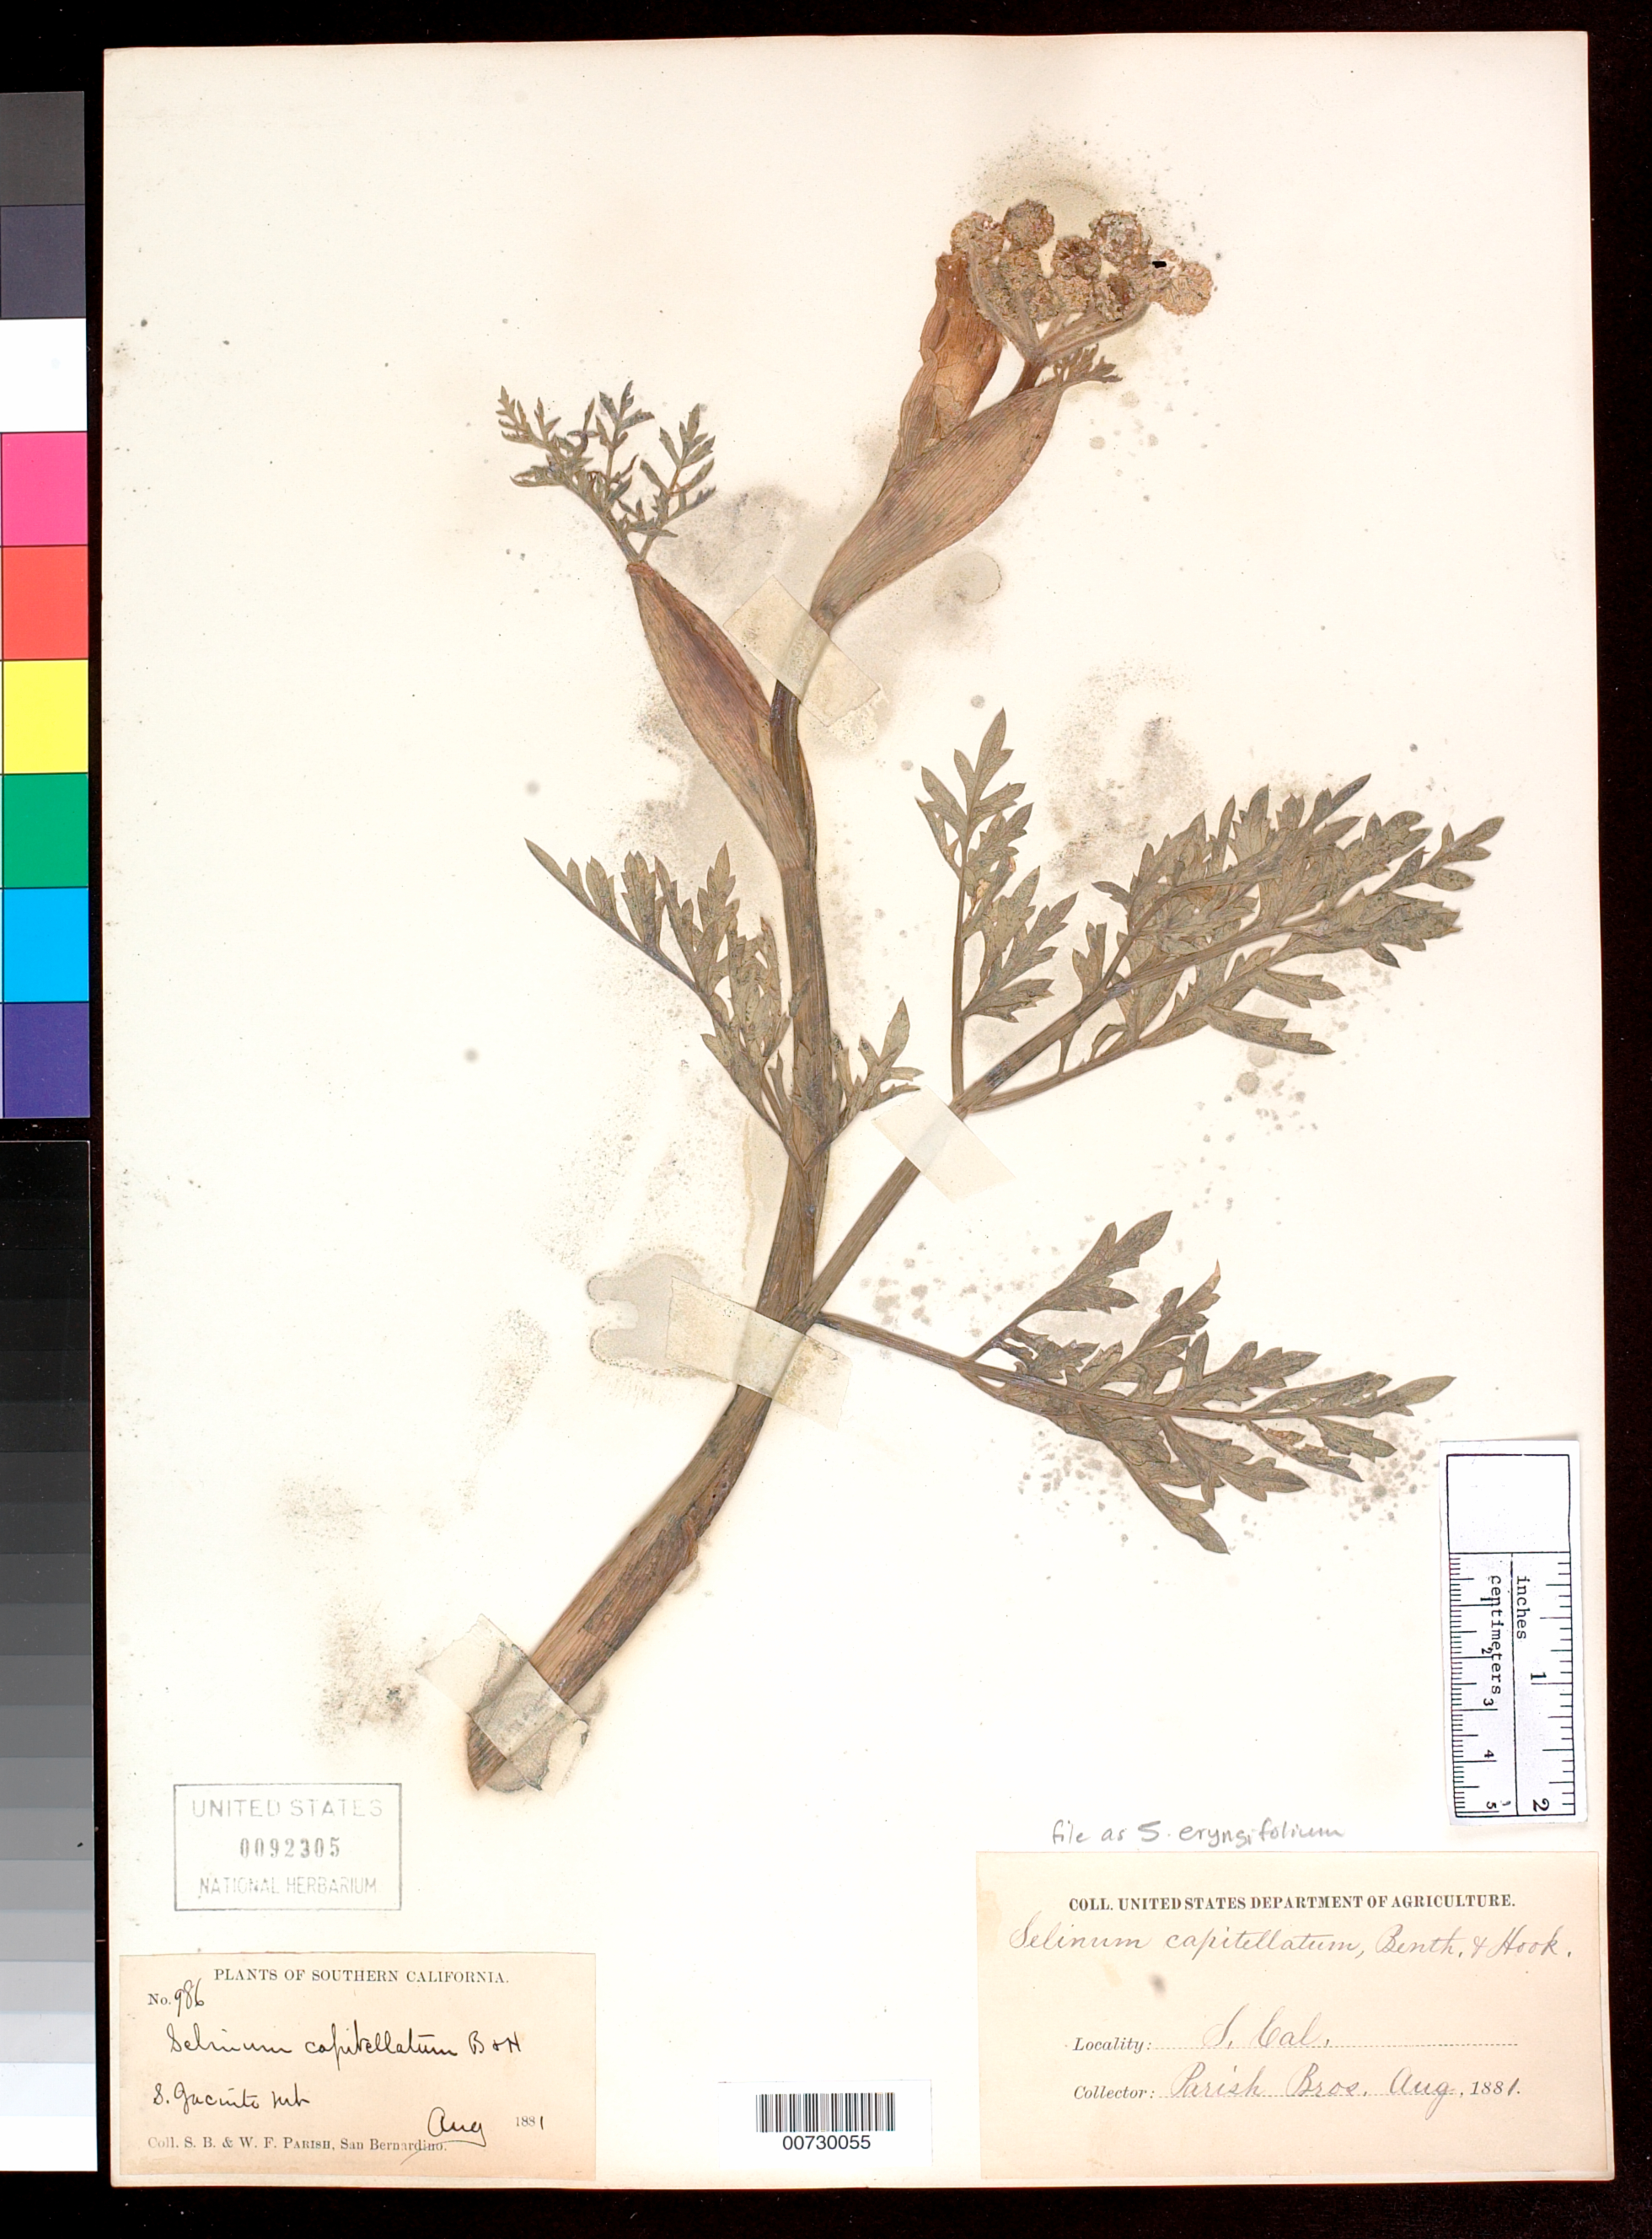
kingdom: Plantae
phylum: Tracheophyta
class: Magnoliopsida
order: Apiales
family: Apiaceae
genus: Selinum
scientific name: Selinum eryngifolium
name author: Greene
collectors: S. B. Parish & W. F. Parish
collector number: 986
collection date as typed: Aug 1881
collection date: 1881-08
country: United States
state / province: California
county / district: Riverside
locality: San Jacinto Mt.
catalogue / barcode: US 92305